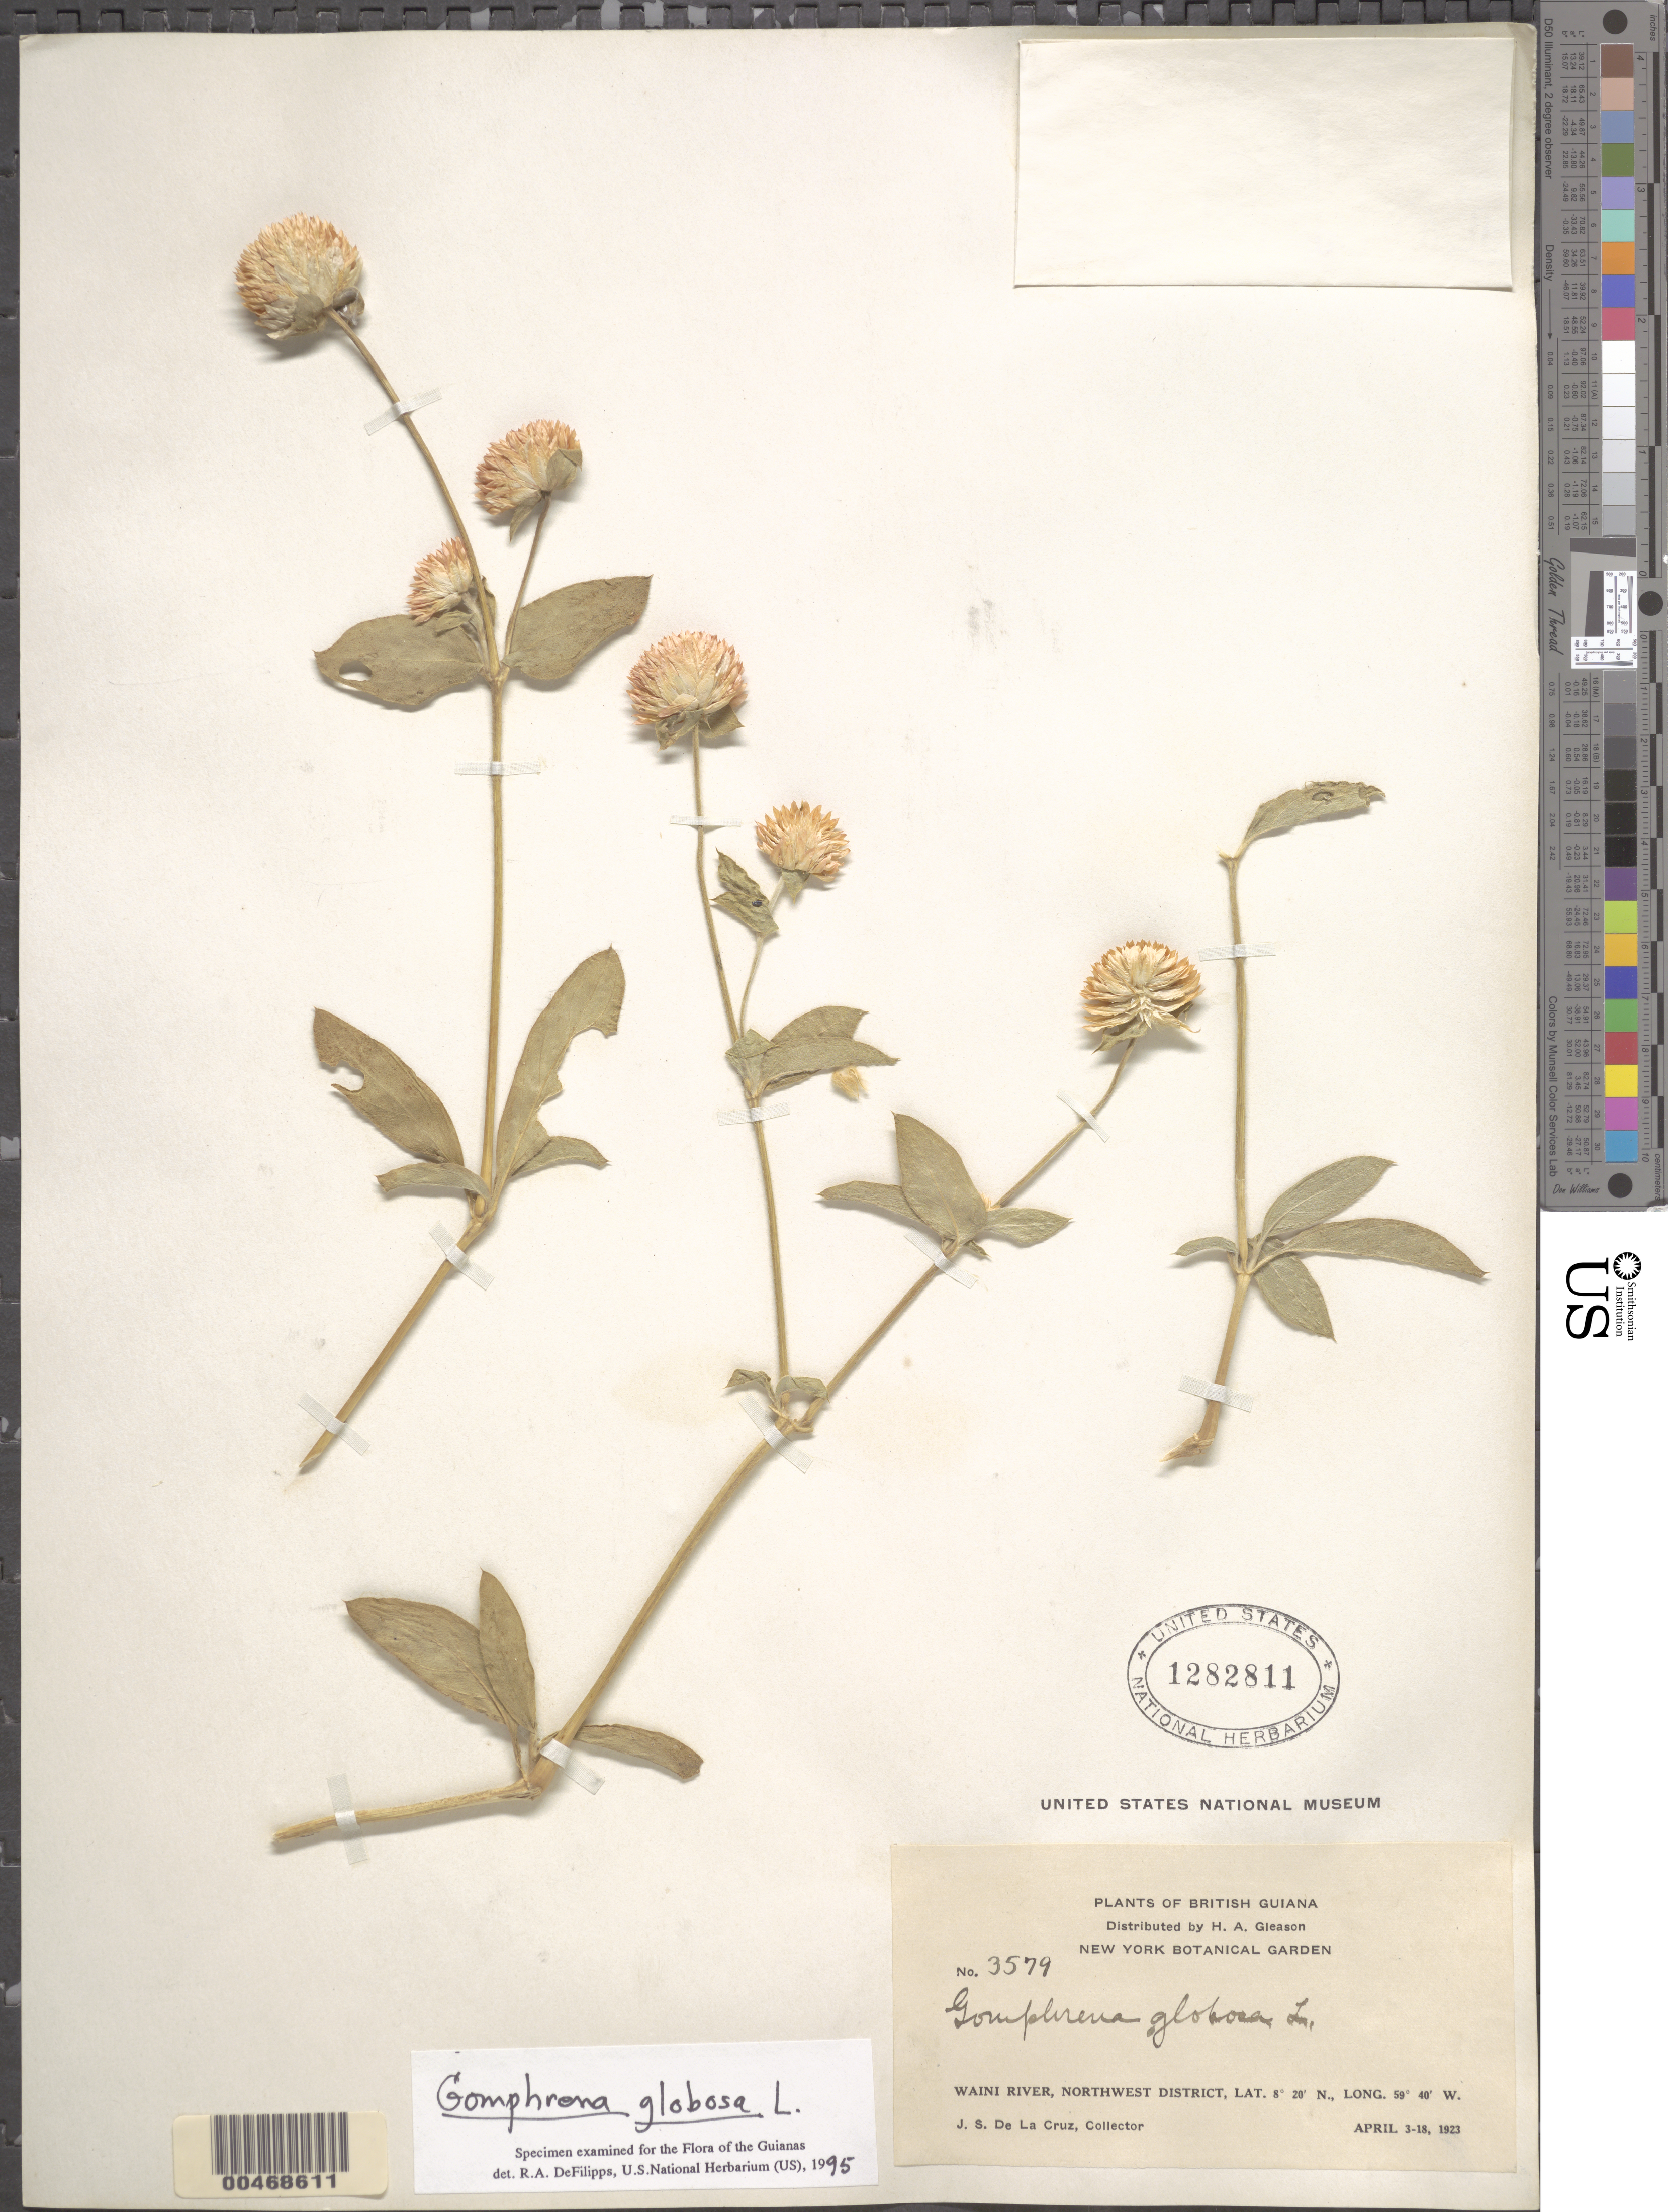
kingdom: Plantae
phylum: Tracheophyta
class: Magnoliopsida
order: Caryophyllales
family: Amaranthaceae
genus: Gomphrena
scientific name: Gomphrena globosa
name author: L.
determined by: DeFilipps, R. A.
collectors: J. S. de la Cruz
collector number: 3579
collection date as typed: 03 Apr 1923 to 18 Apr 1923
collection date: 1923-04-03/1923-04-18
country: Guyana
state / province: Barima-Waini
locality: Waini River. [In former North West Region.]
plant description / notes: MO, NY, US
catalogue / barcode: US 1282811